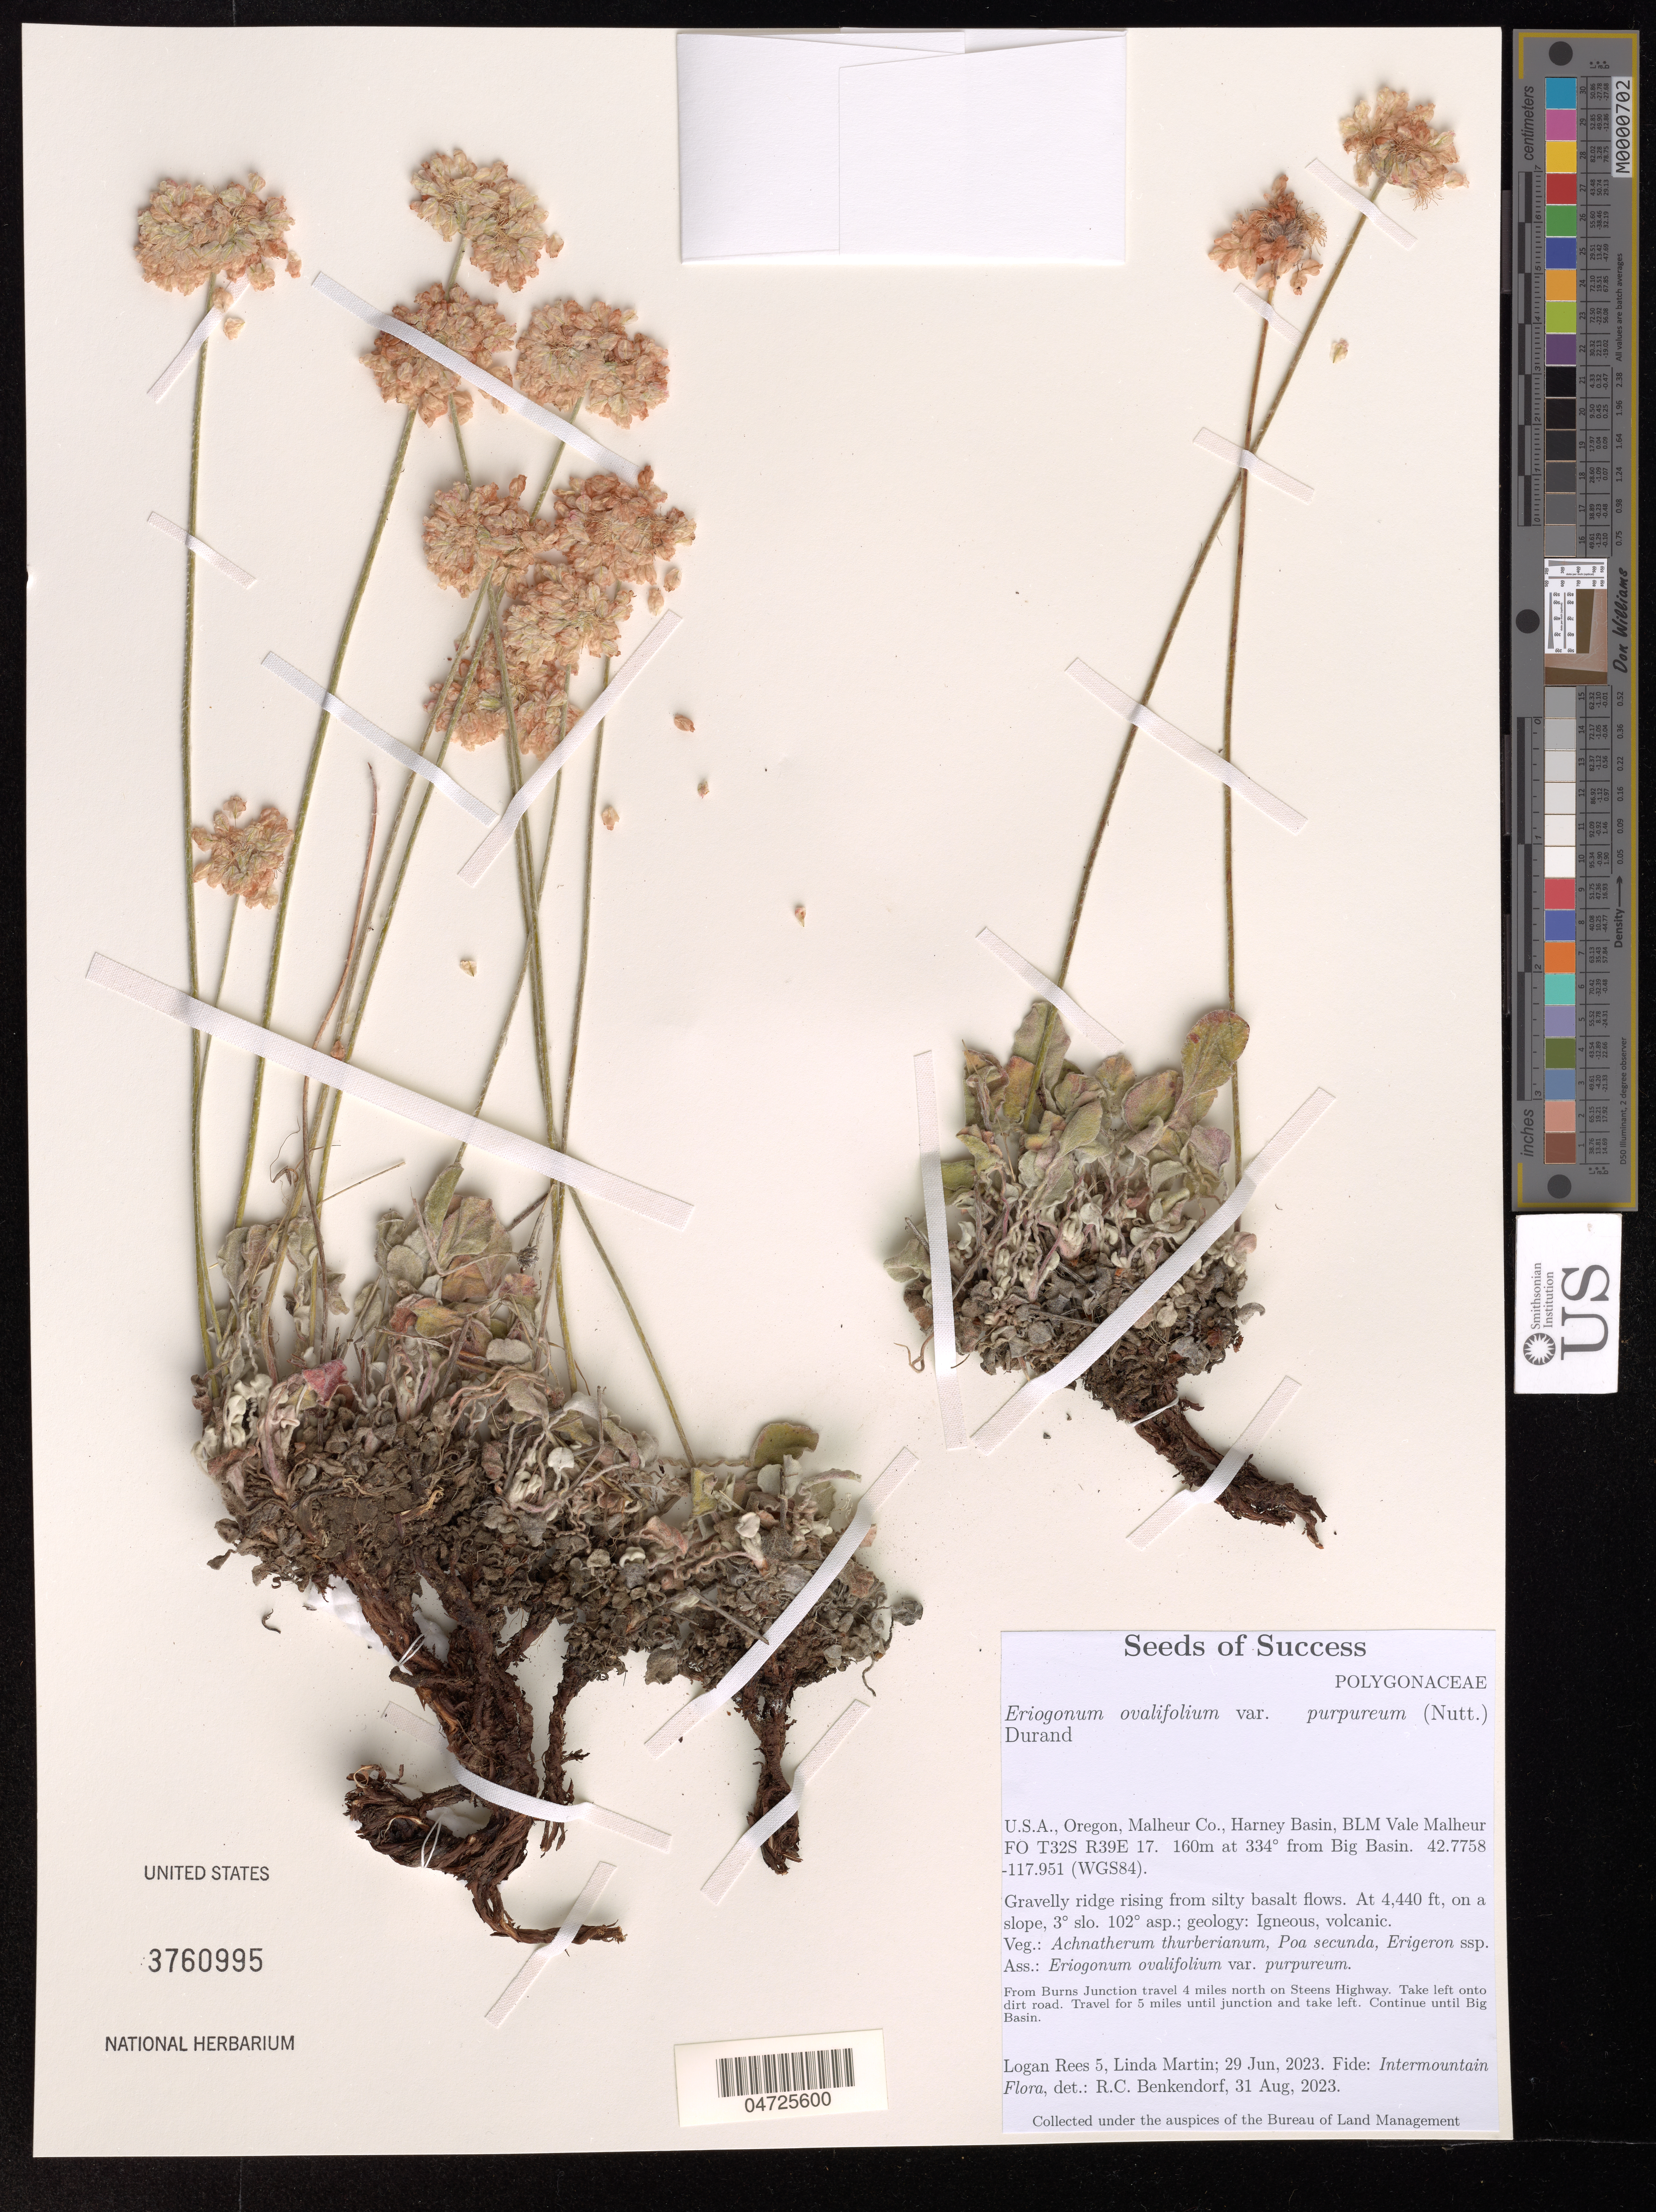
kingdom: Plantae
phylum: Tracheophyta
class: Magnoliopsida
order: Caryophyllales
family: Polygonaceae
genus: Eriogonum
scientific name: Eriogonum ovalifolium var. purpureum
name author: (Nutt.) Durand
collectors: L. Rees & L. Martin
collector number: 5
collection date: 2023-06-29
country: United States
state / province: Oregon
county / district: Malheur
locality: Malheur Co., Harney Basin, BLM Vale Malheur FO T32S R39E 17. 160m at 334º from Big Basin. (WGS84). From Burns Junction travel 4 miles north on Steens Highway. Take left onto dirt road. Travel for 5 miles until junction and take left. Continue until Big Basin.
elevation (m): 1353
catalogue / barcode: US 3760995